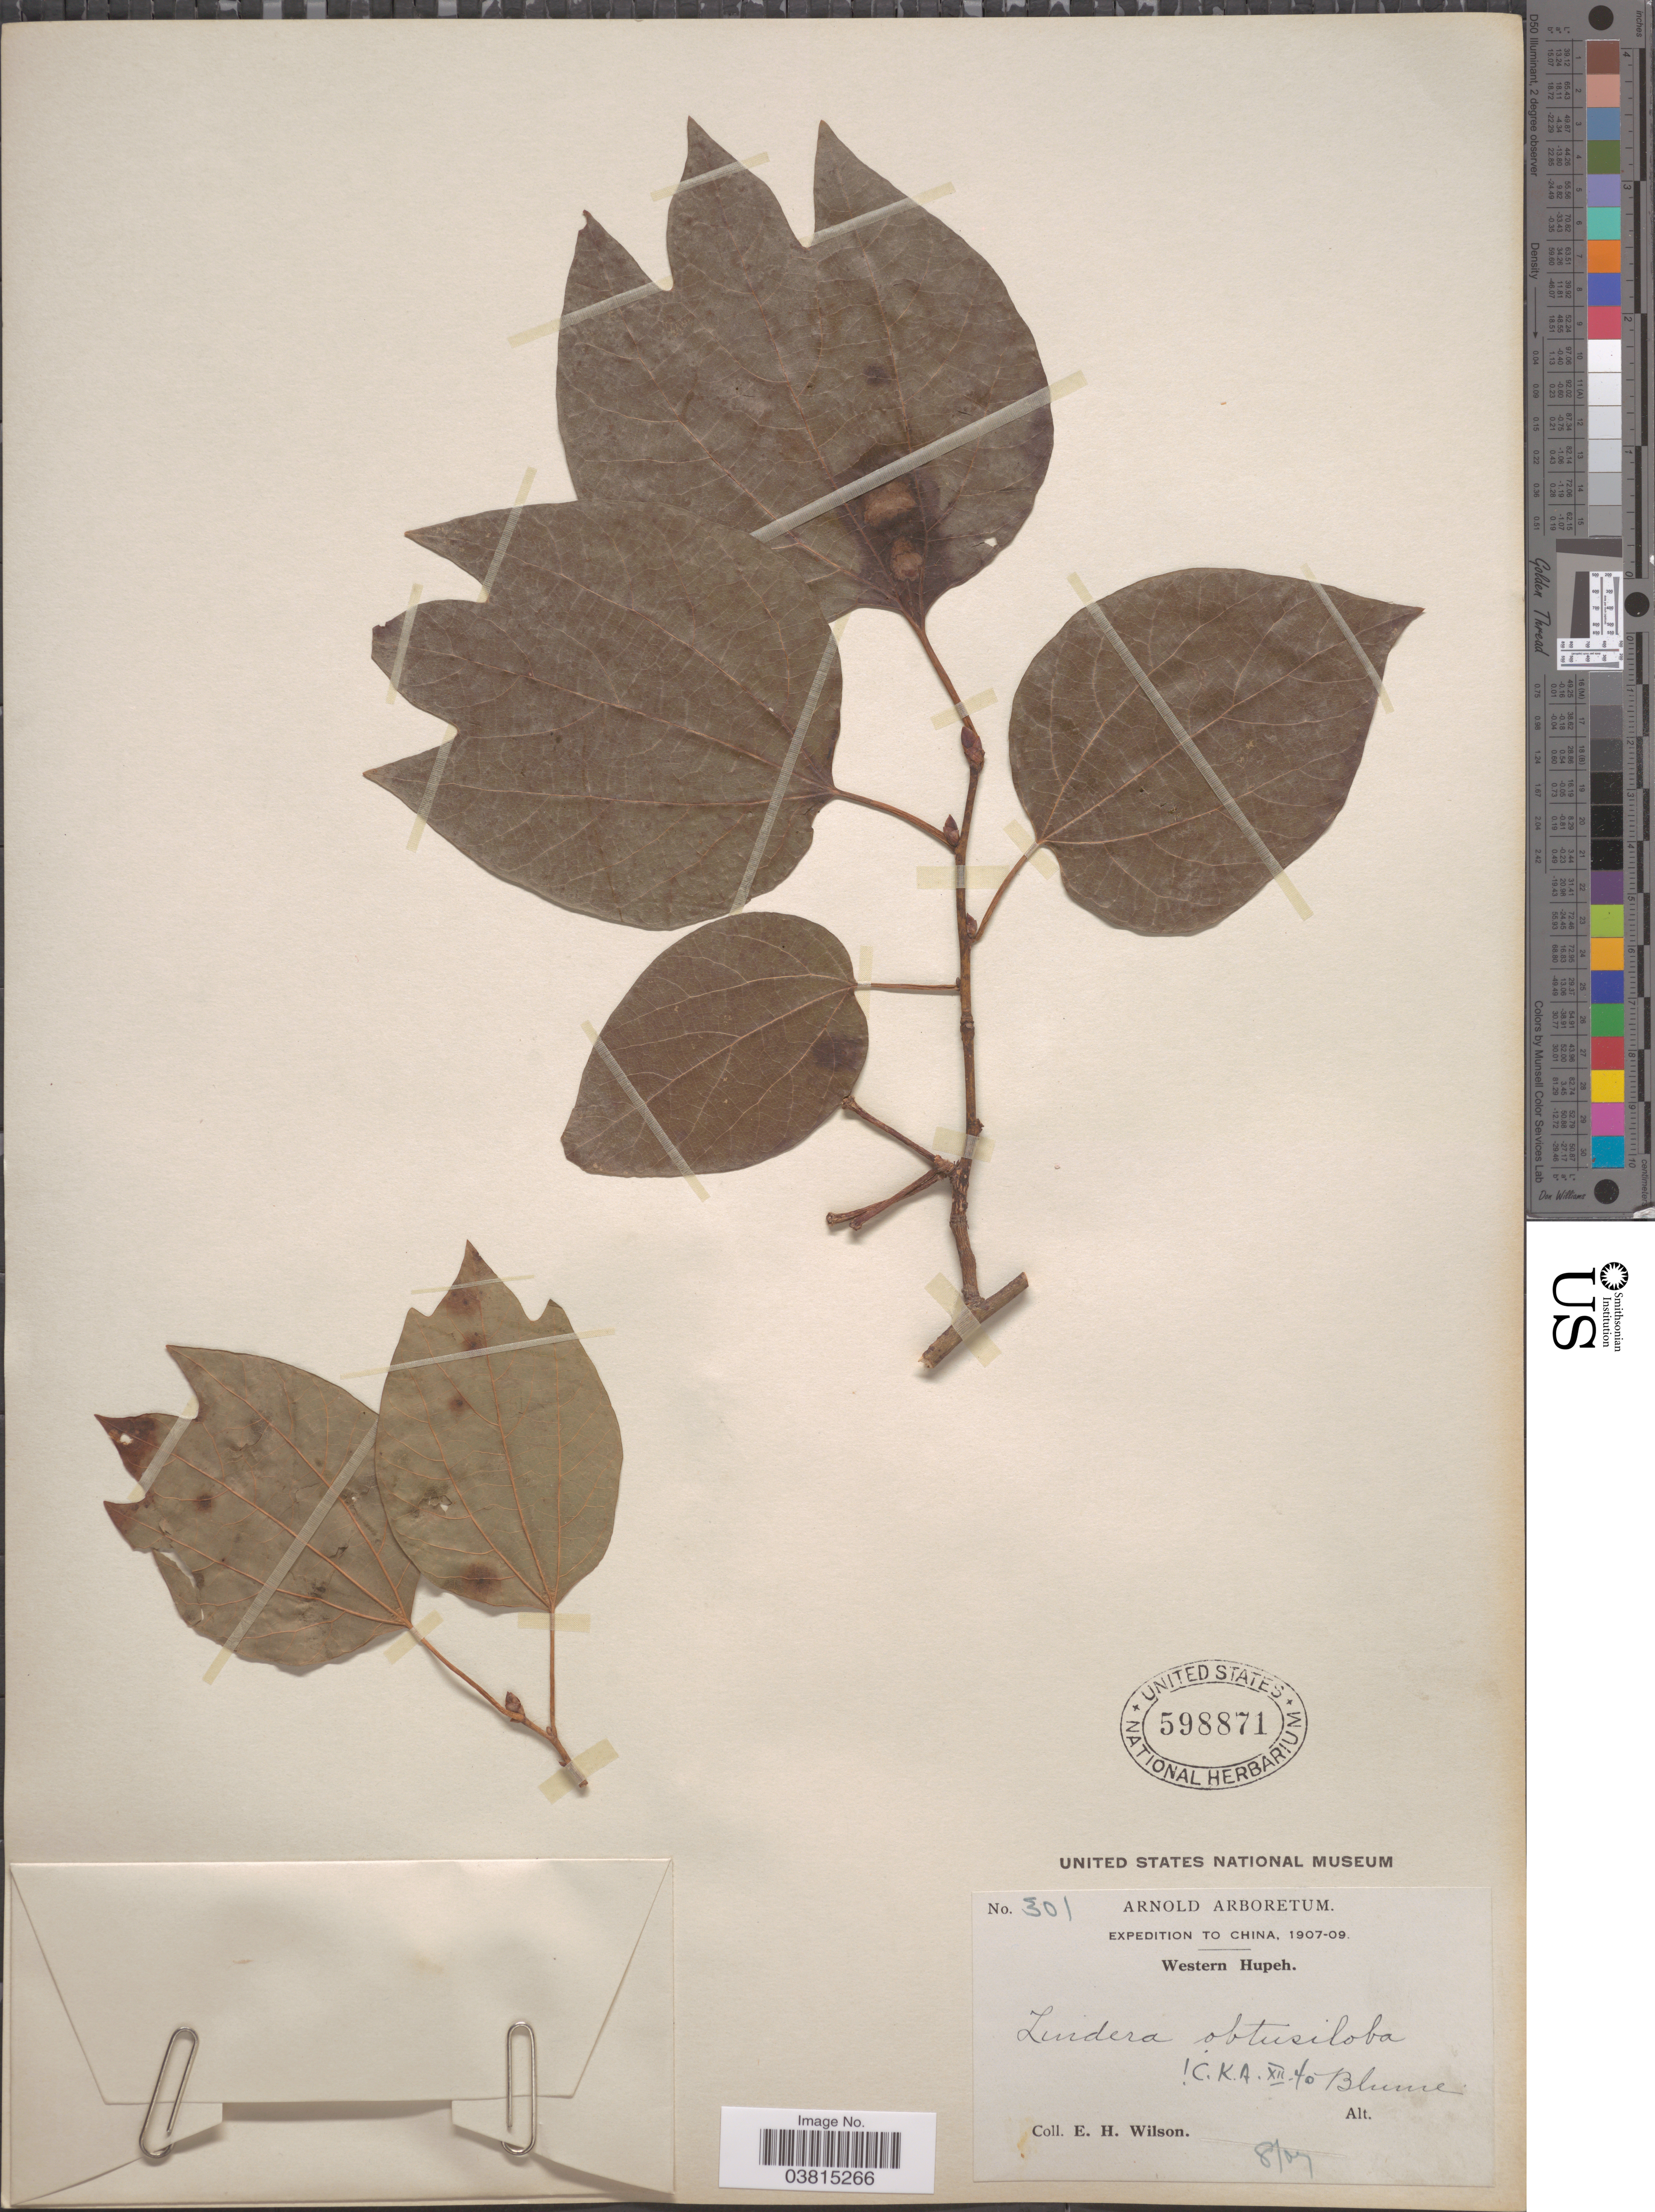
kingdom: Plantae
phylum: Tracheophyta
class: Magnoliopsida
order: Laurales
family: Lauraceae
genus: Lindera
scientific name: Lindera obtusiloba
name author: Blume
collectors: E. Wilson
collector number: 301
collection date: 1907-08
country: China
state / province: Hubei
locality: Western Hupeh.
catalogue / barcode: US 598871